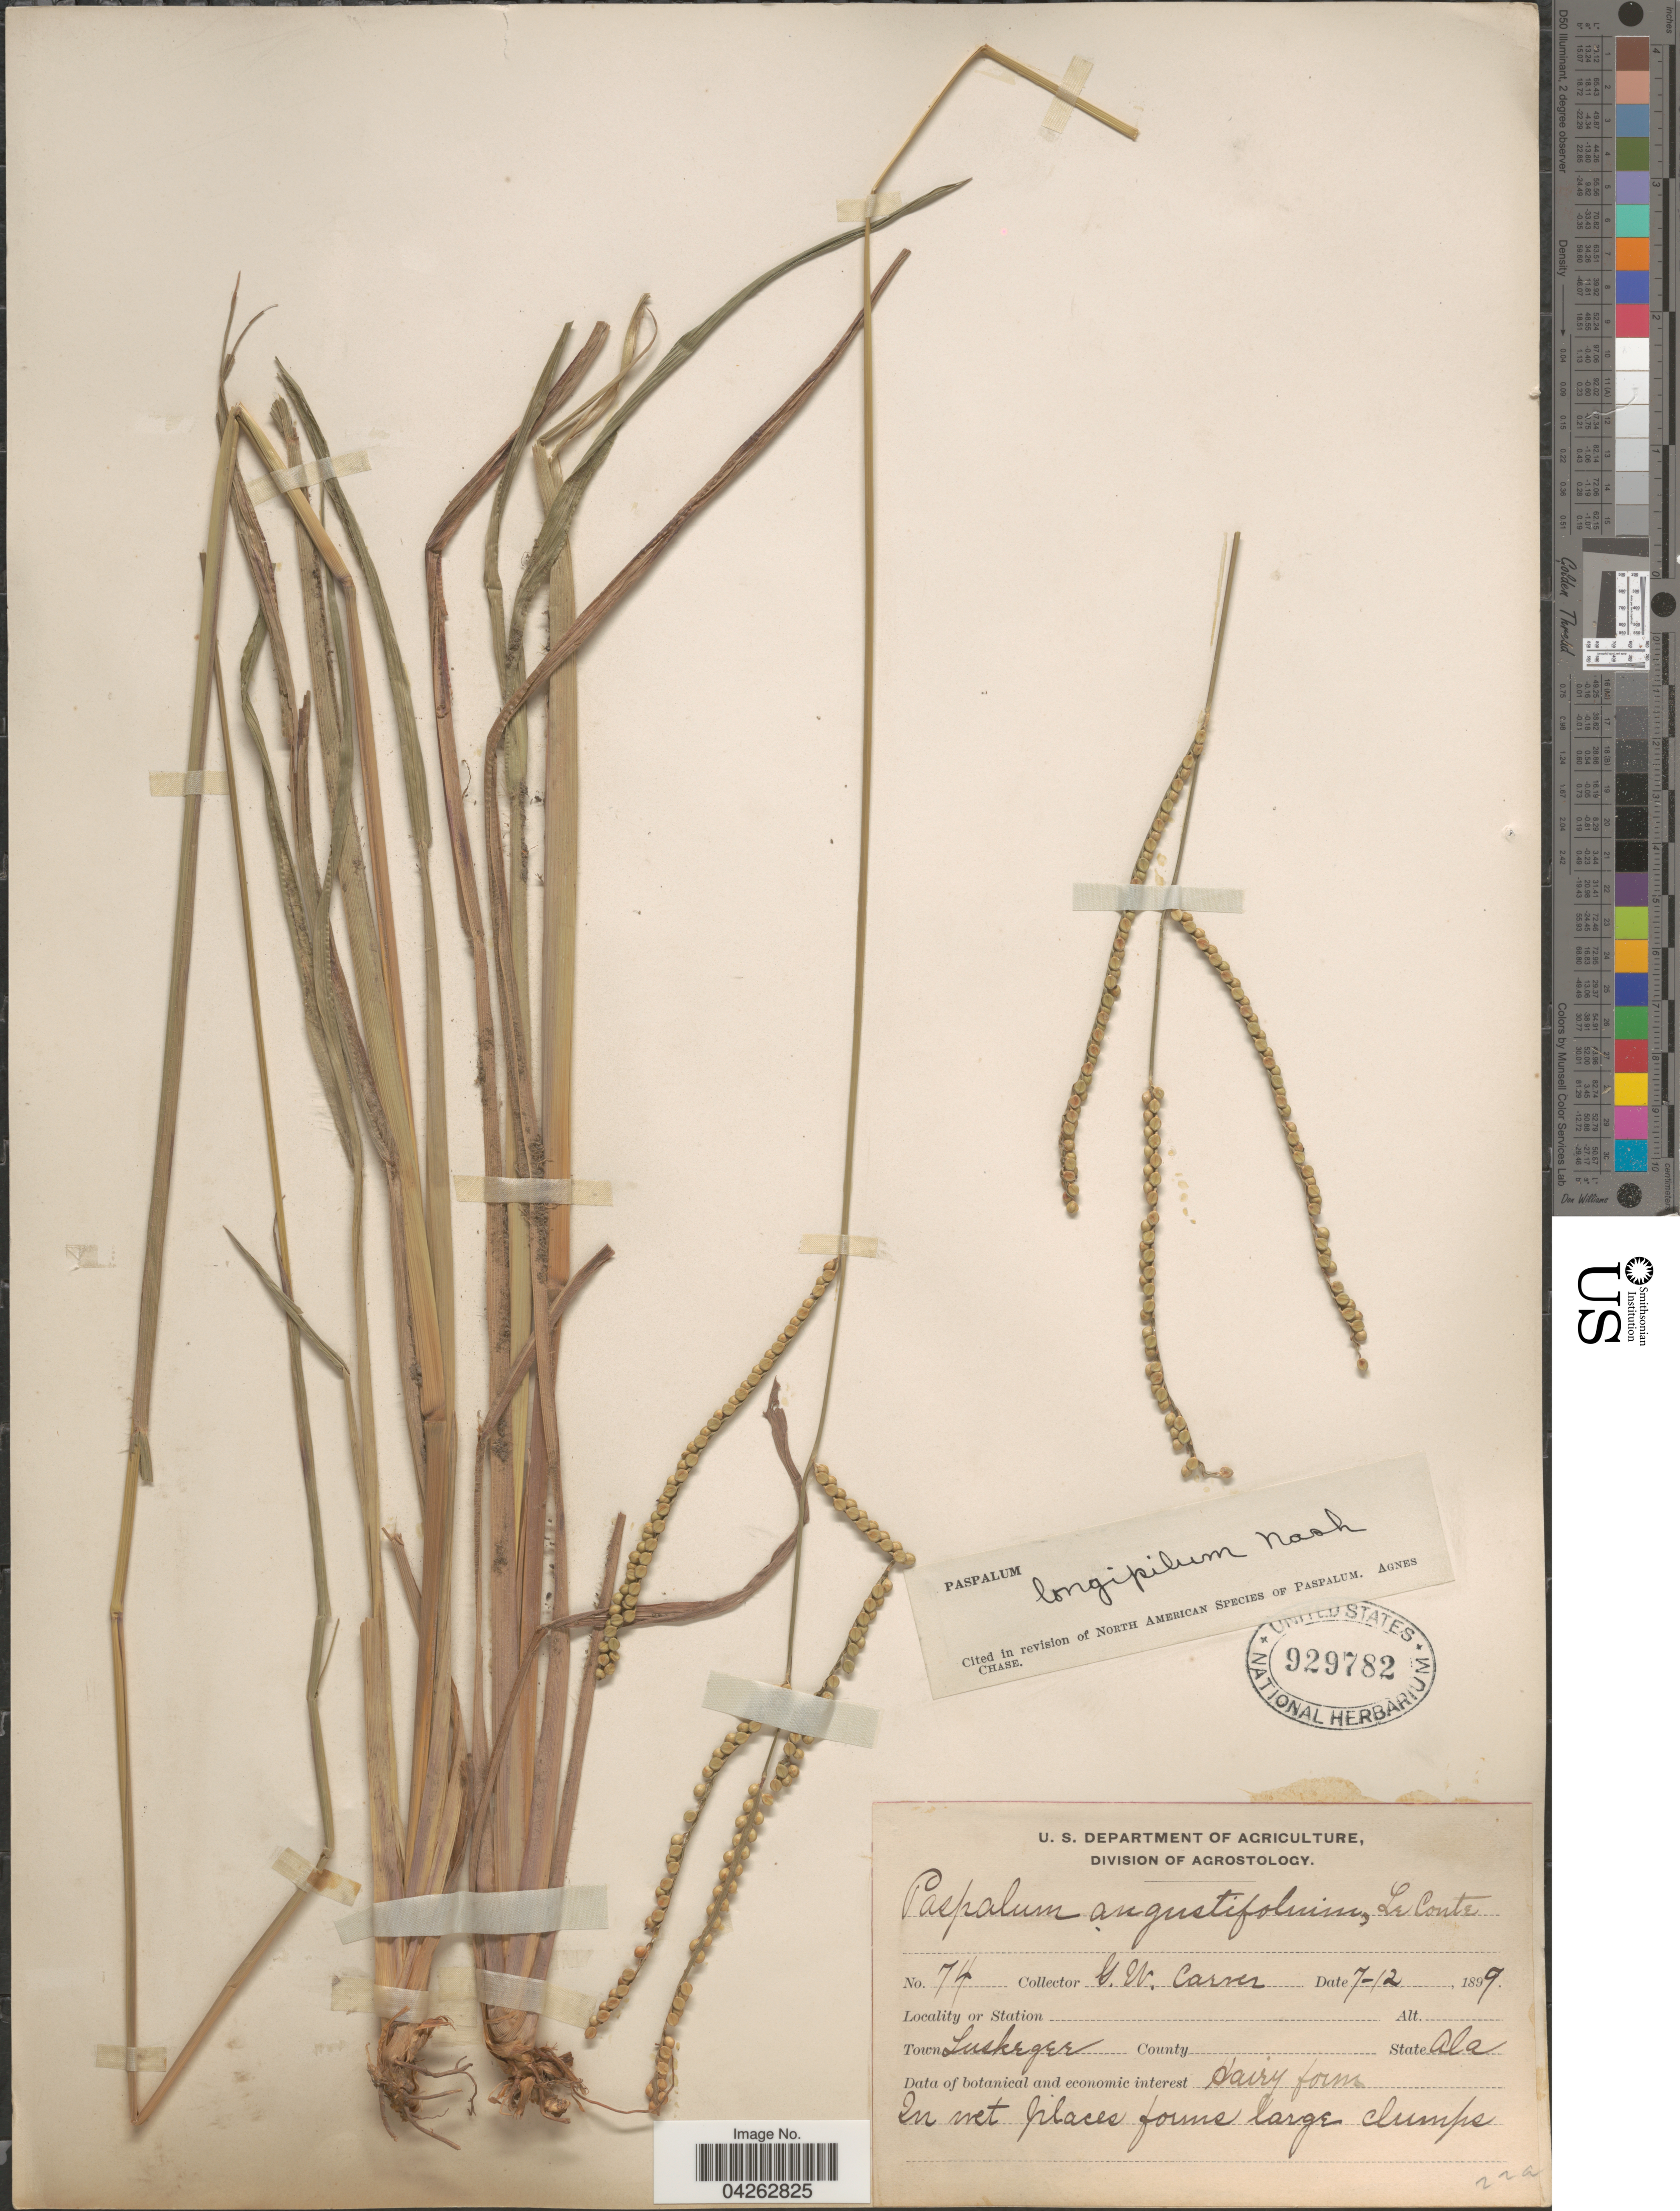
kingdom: Plantae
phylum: Tracheophyta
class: Liliopsida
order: Poales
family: Poaceae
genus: Paspalum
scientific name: Paspalum longipilum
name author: Nash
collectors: G. Carver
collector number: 74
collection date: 1899-07-12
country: United States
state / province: Alabama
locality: Town Tuskegee.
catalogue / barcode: US 929782